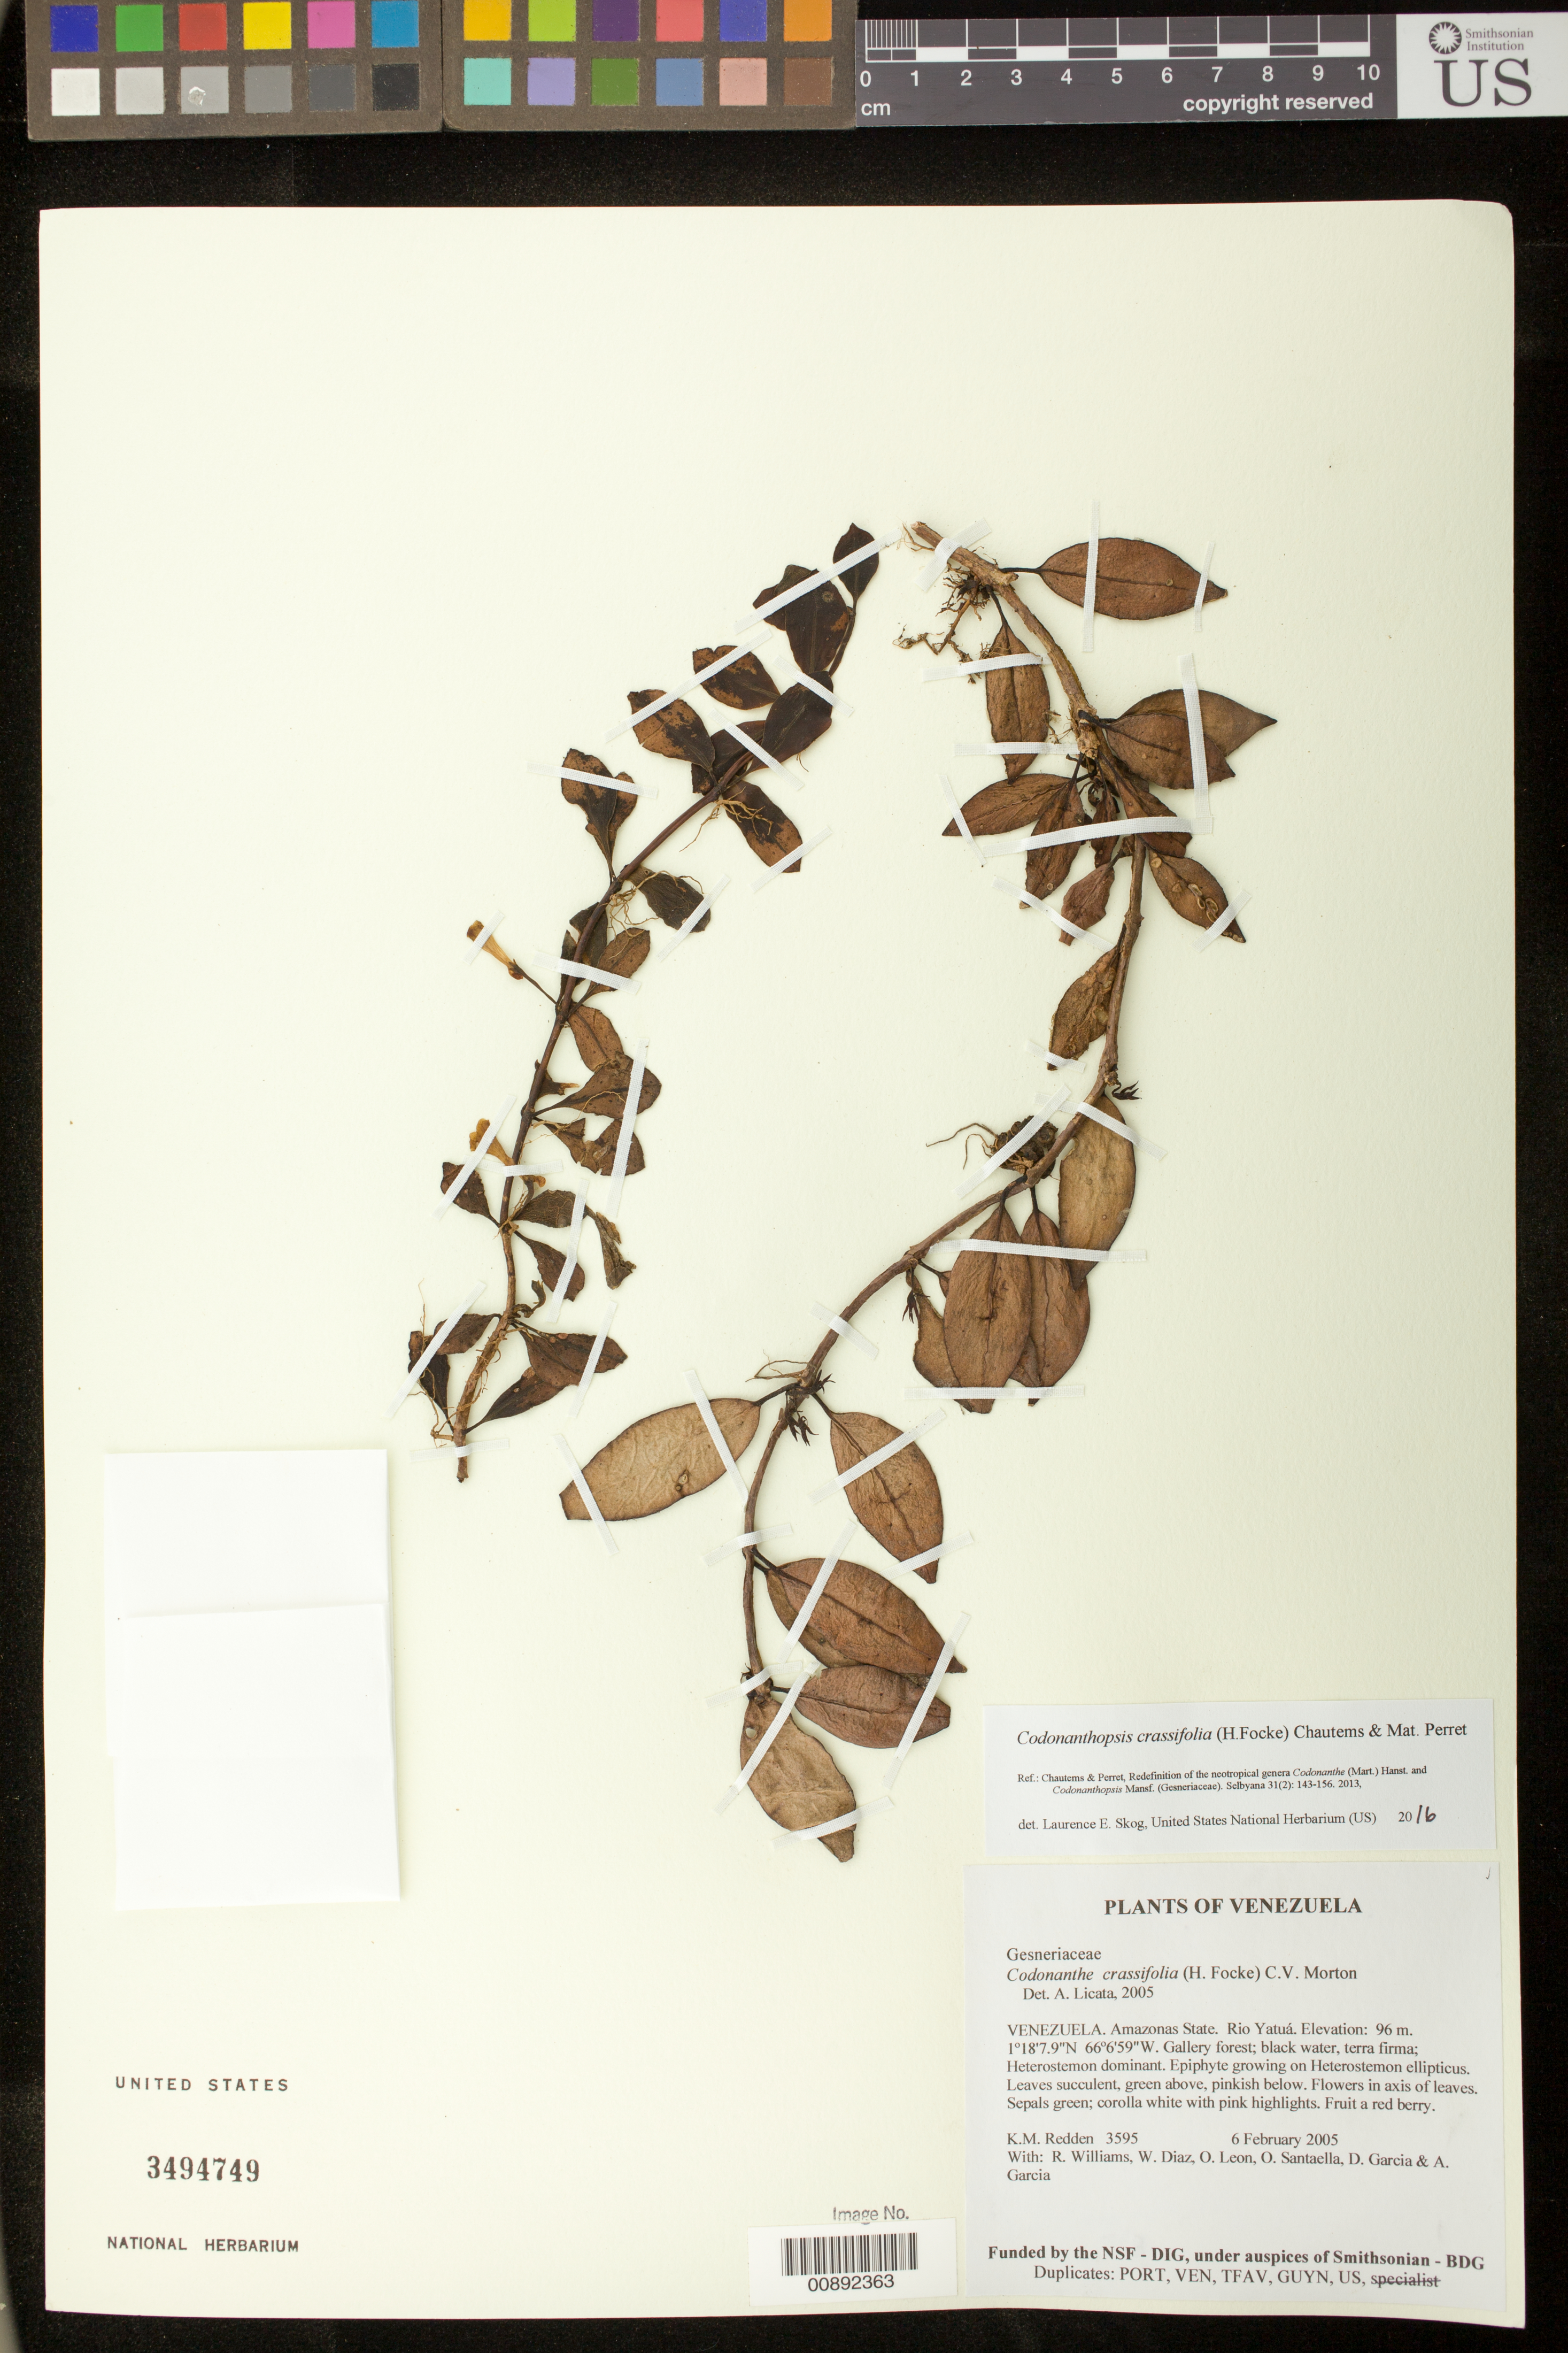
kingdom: Plantae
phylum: Tracheophyta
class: Magnoliopsida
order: Lamiales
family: Gesneriaceae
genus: Codonanthopsis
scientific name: Codonanthopsis crassifolia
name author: (H. Focke) Chautems & Mat.Perret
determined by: Skog, Laurence E.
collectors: K. M. Redden & et al.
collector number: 3595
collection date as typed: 06 Feb 2005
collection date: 2005-02-06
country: Venezuela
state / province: Amazonas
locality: Amazonas State. Rio Yatuá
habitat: Gallery forest; black water, terra firma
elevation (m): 96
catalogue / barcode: US 3494749